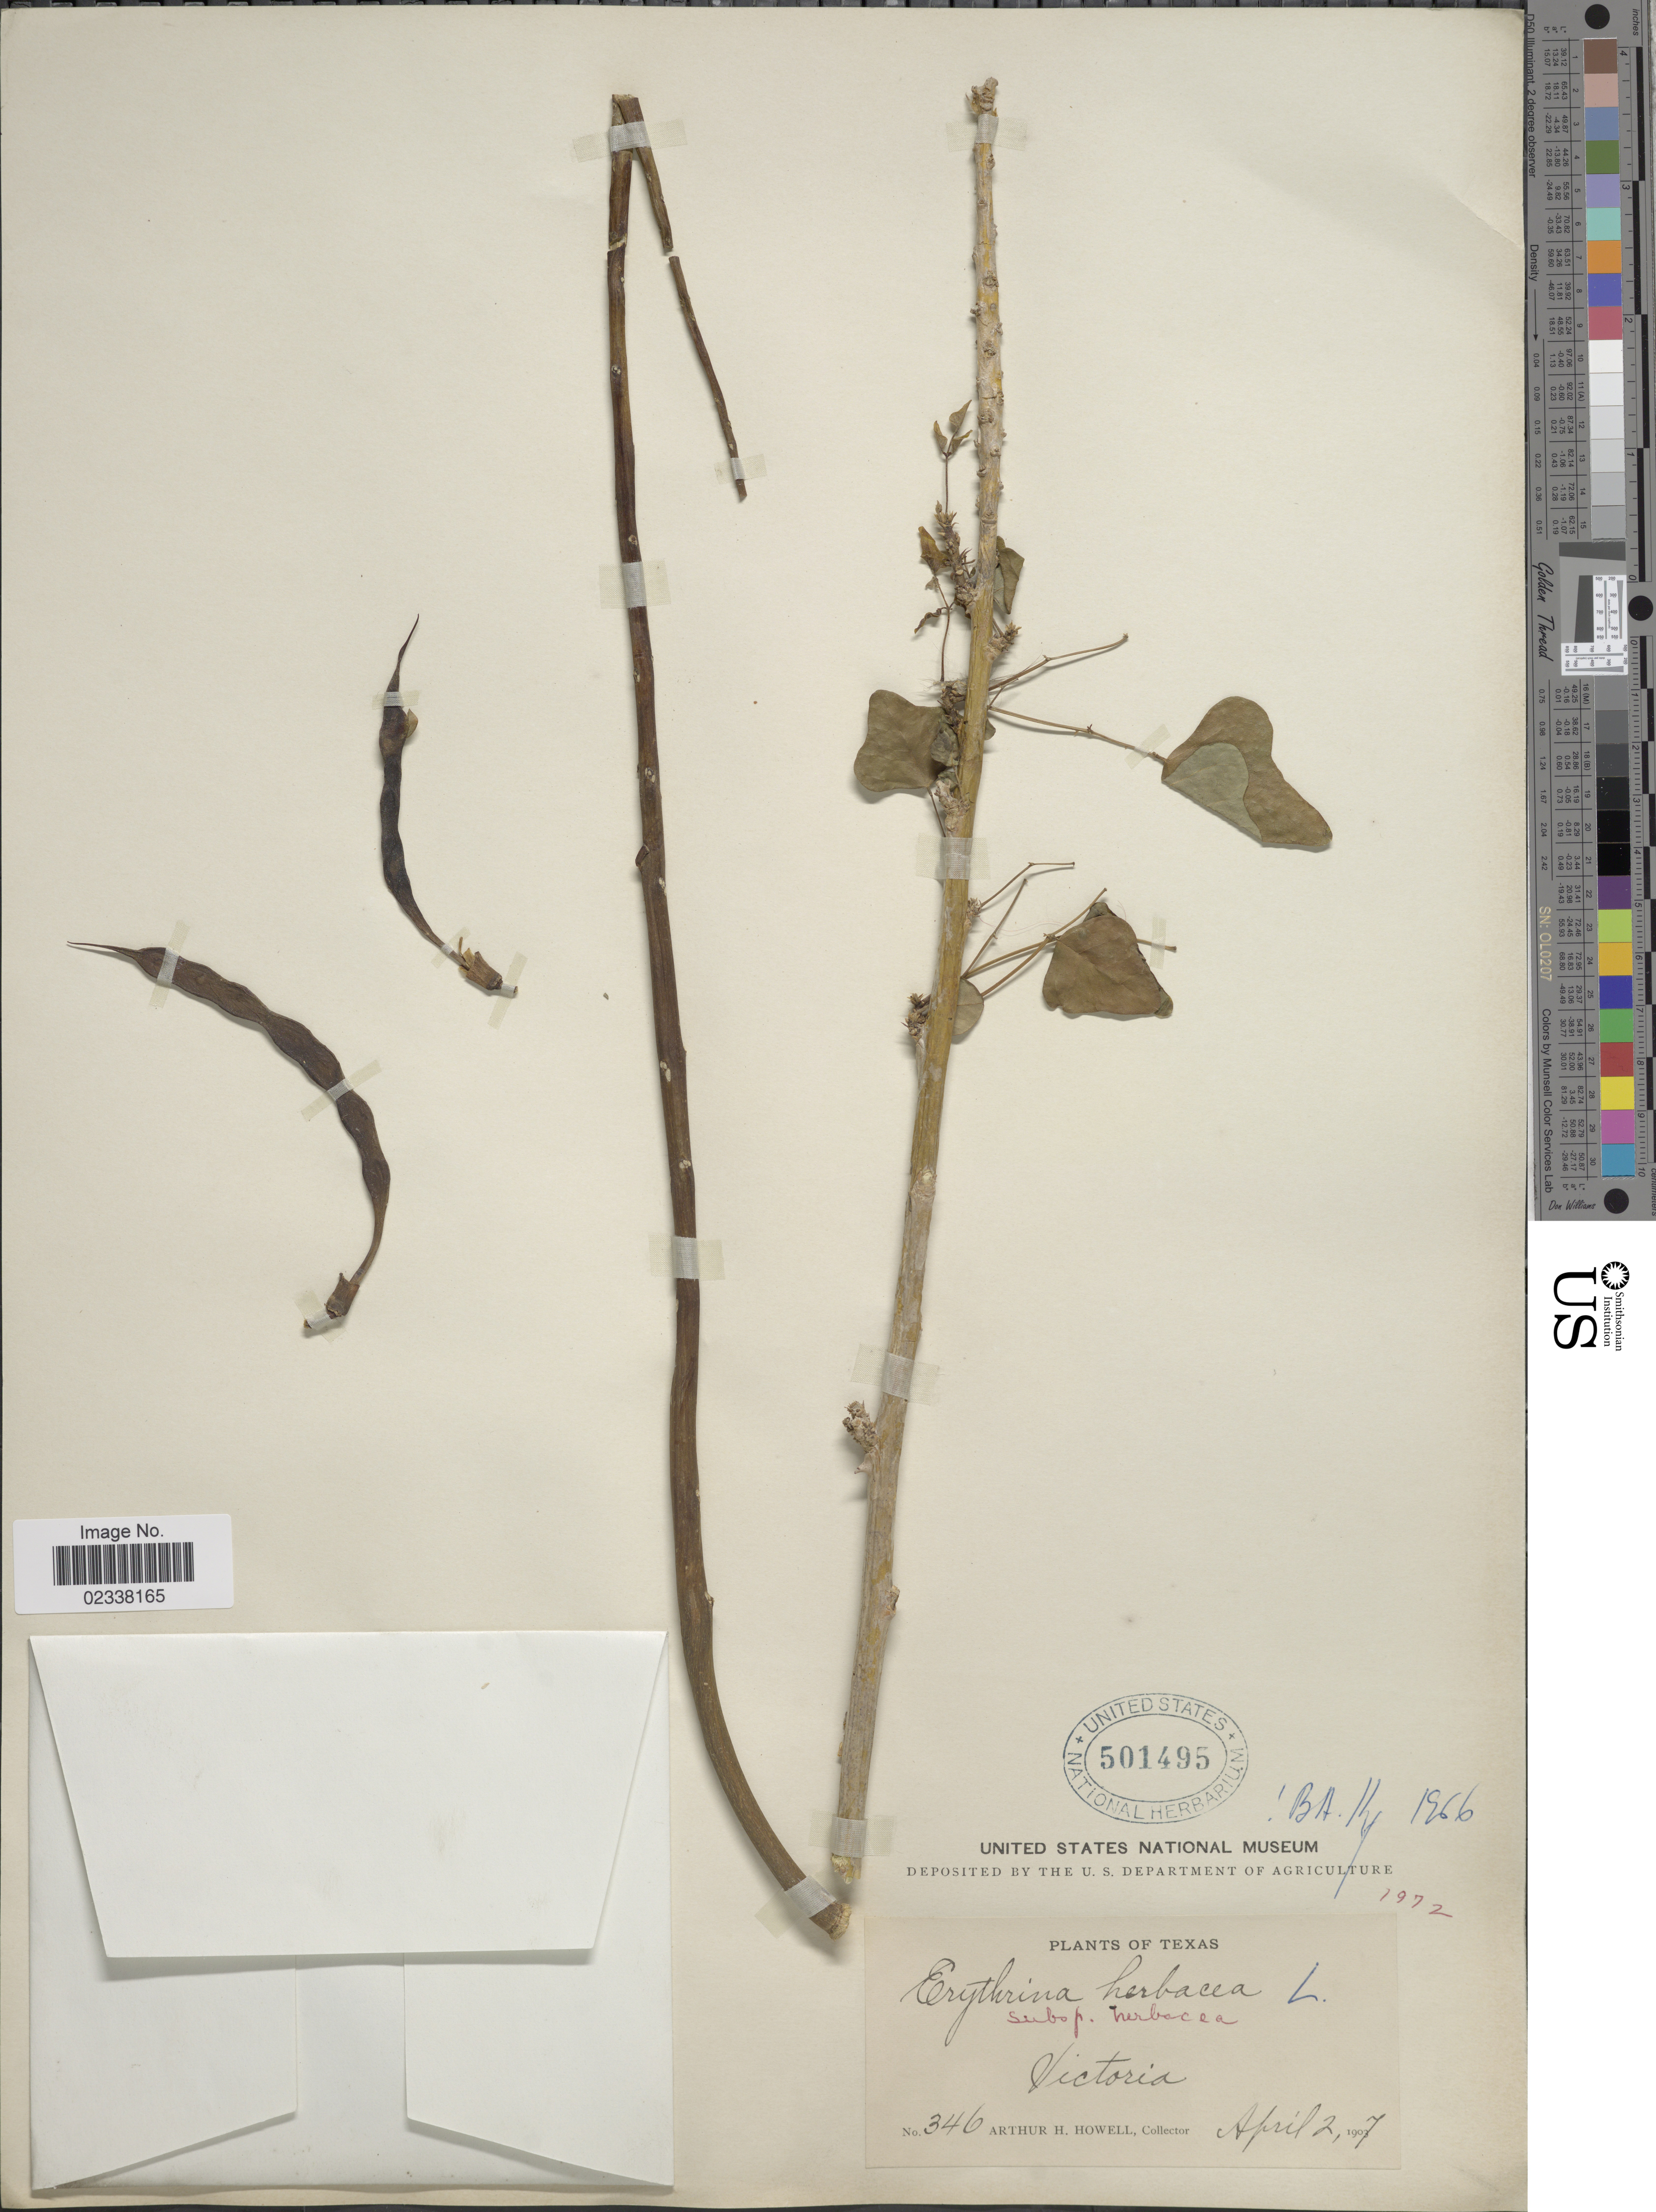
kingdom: Plantae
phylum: Tracheophyta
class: Magnoliopsida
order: Fabales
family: Fabaceae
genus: Erythrina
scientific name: Erythrina herbacea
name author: L.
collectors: A. H. Howell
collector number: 346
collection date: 1907-04-02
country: United States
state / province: Texas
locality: Victoria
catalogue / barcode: US 501495